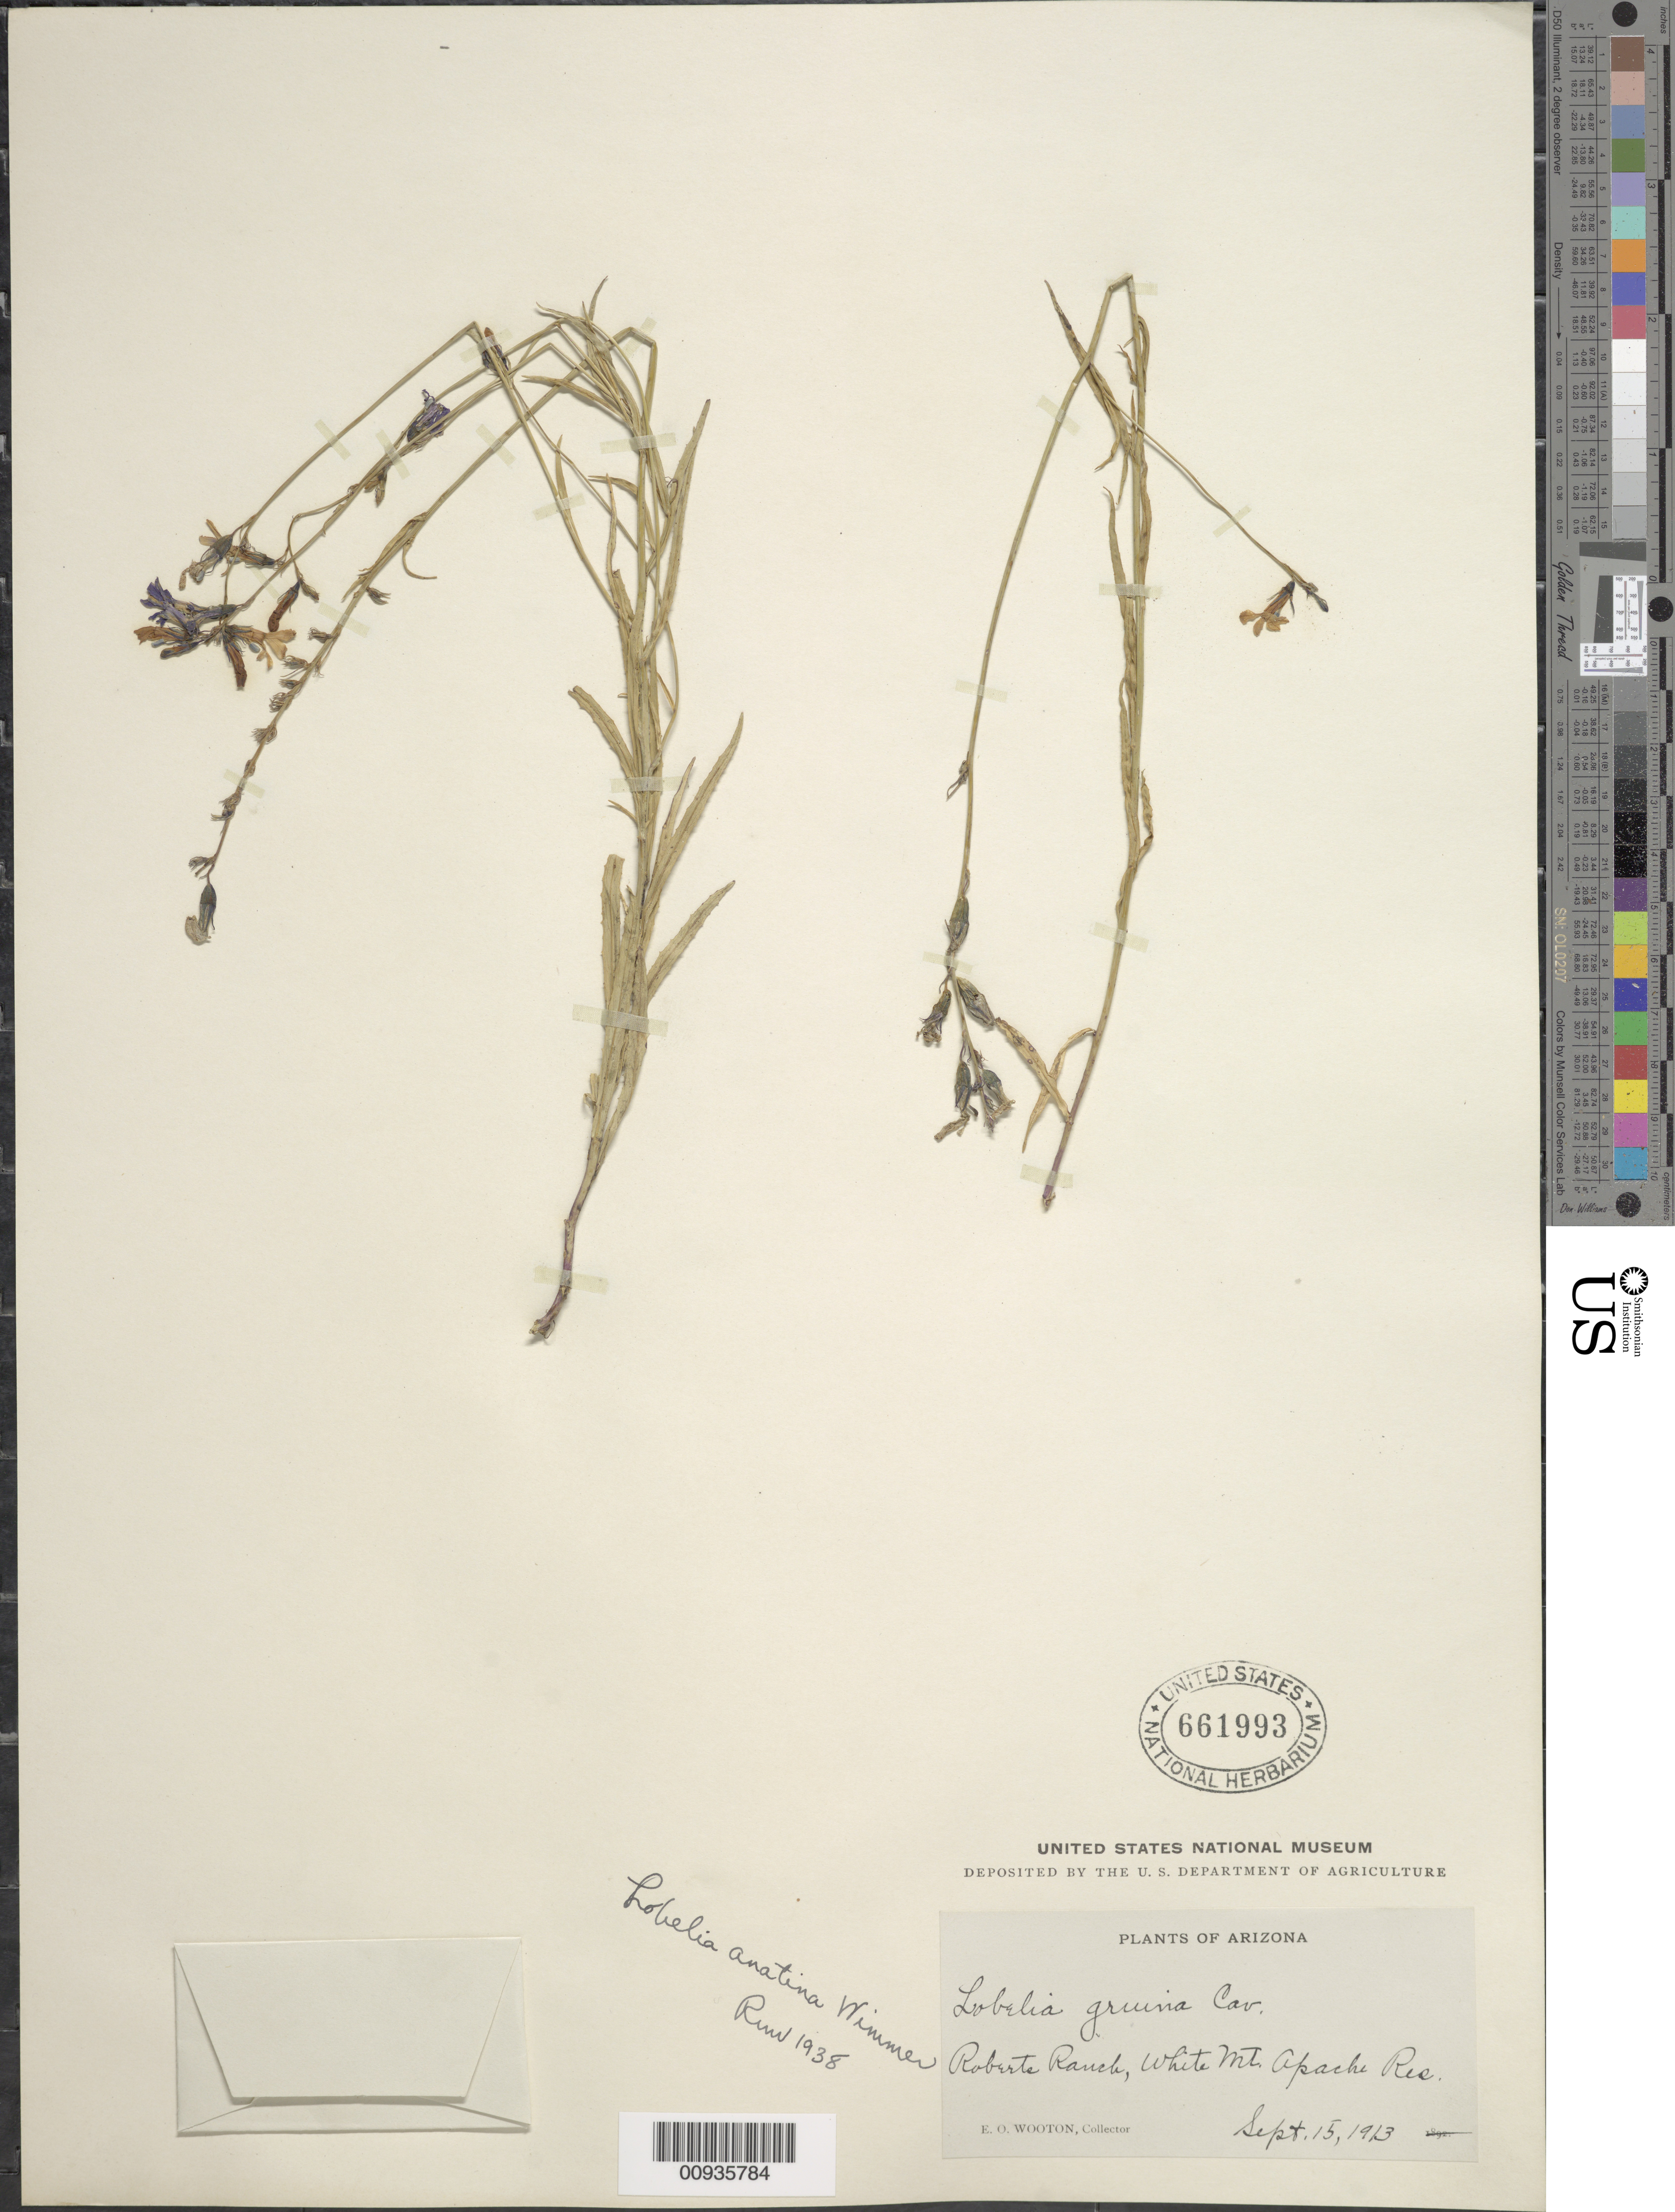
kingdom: Plantae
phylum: Tracheophyta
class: Magnoliopsida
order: Asterales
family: Campanulaceae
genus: Lobelia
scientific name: Lobelia anatina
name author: E. Wimm.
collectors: E. O. Wooton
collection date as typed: Sept. 15, 1913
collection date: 1913-09-15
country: United States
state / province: Arizona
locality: Roberts Ranch, White Mountains, Apache Reservations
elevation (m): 915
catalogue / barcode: US 661993